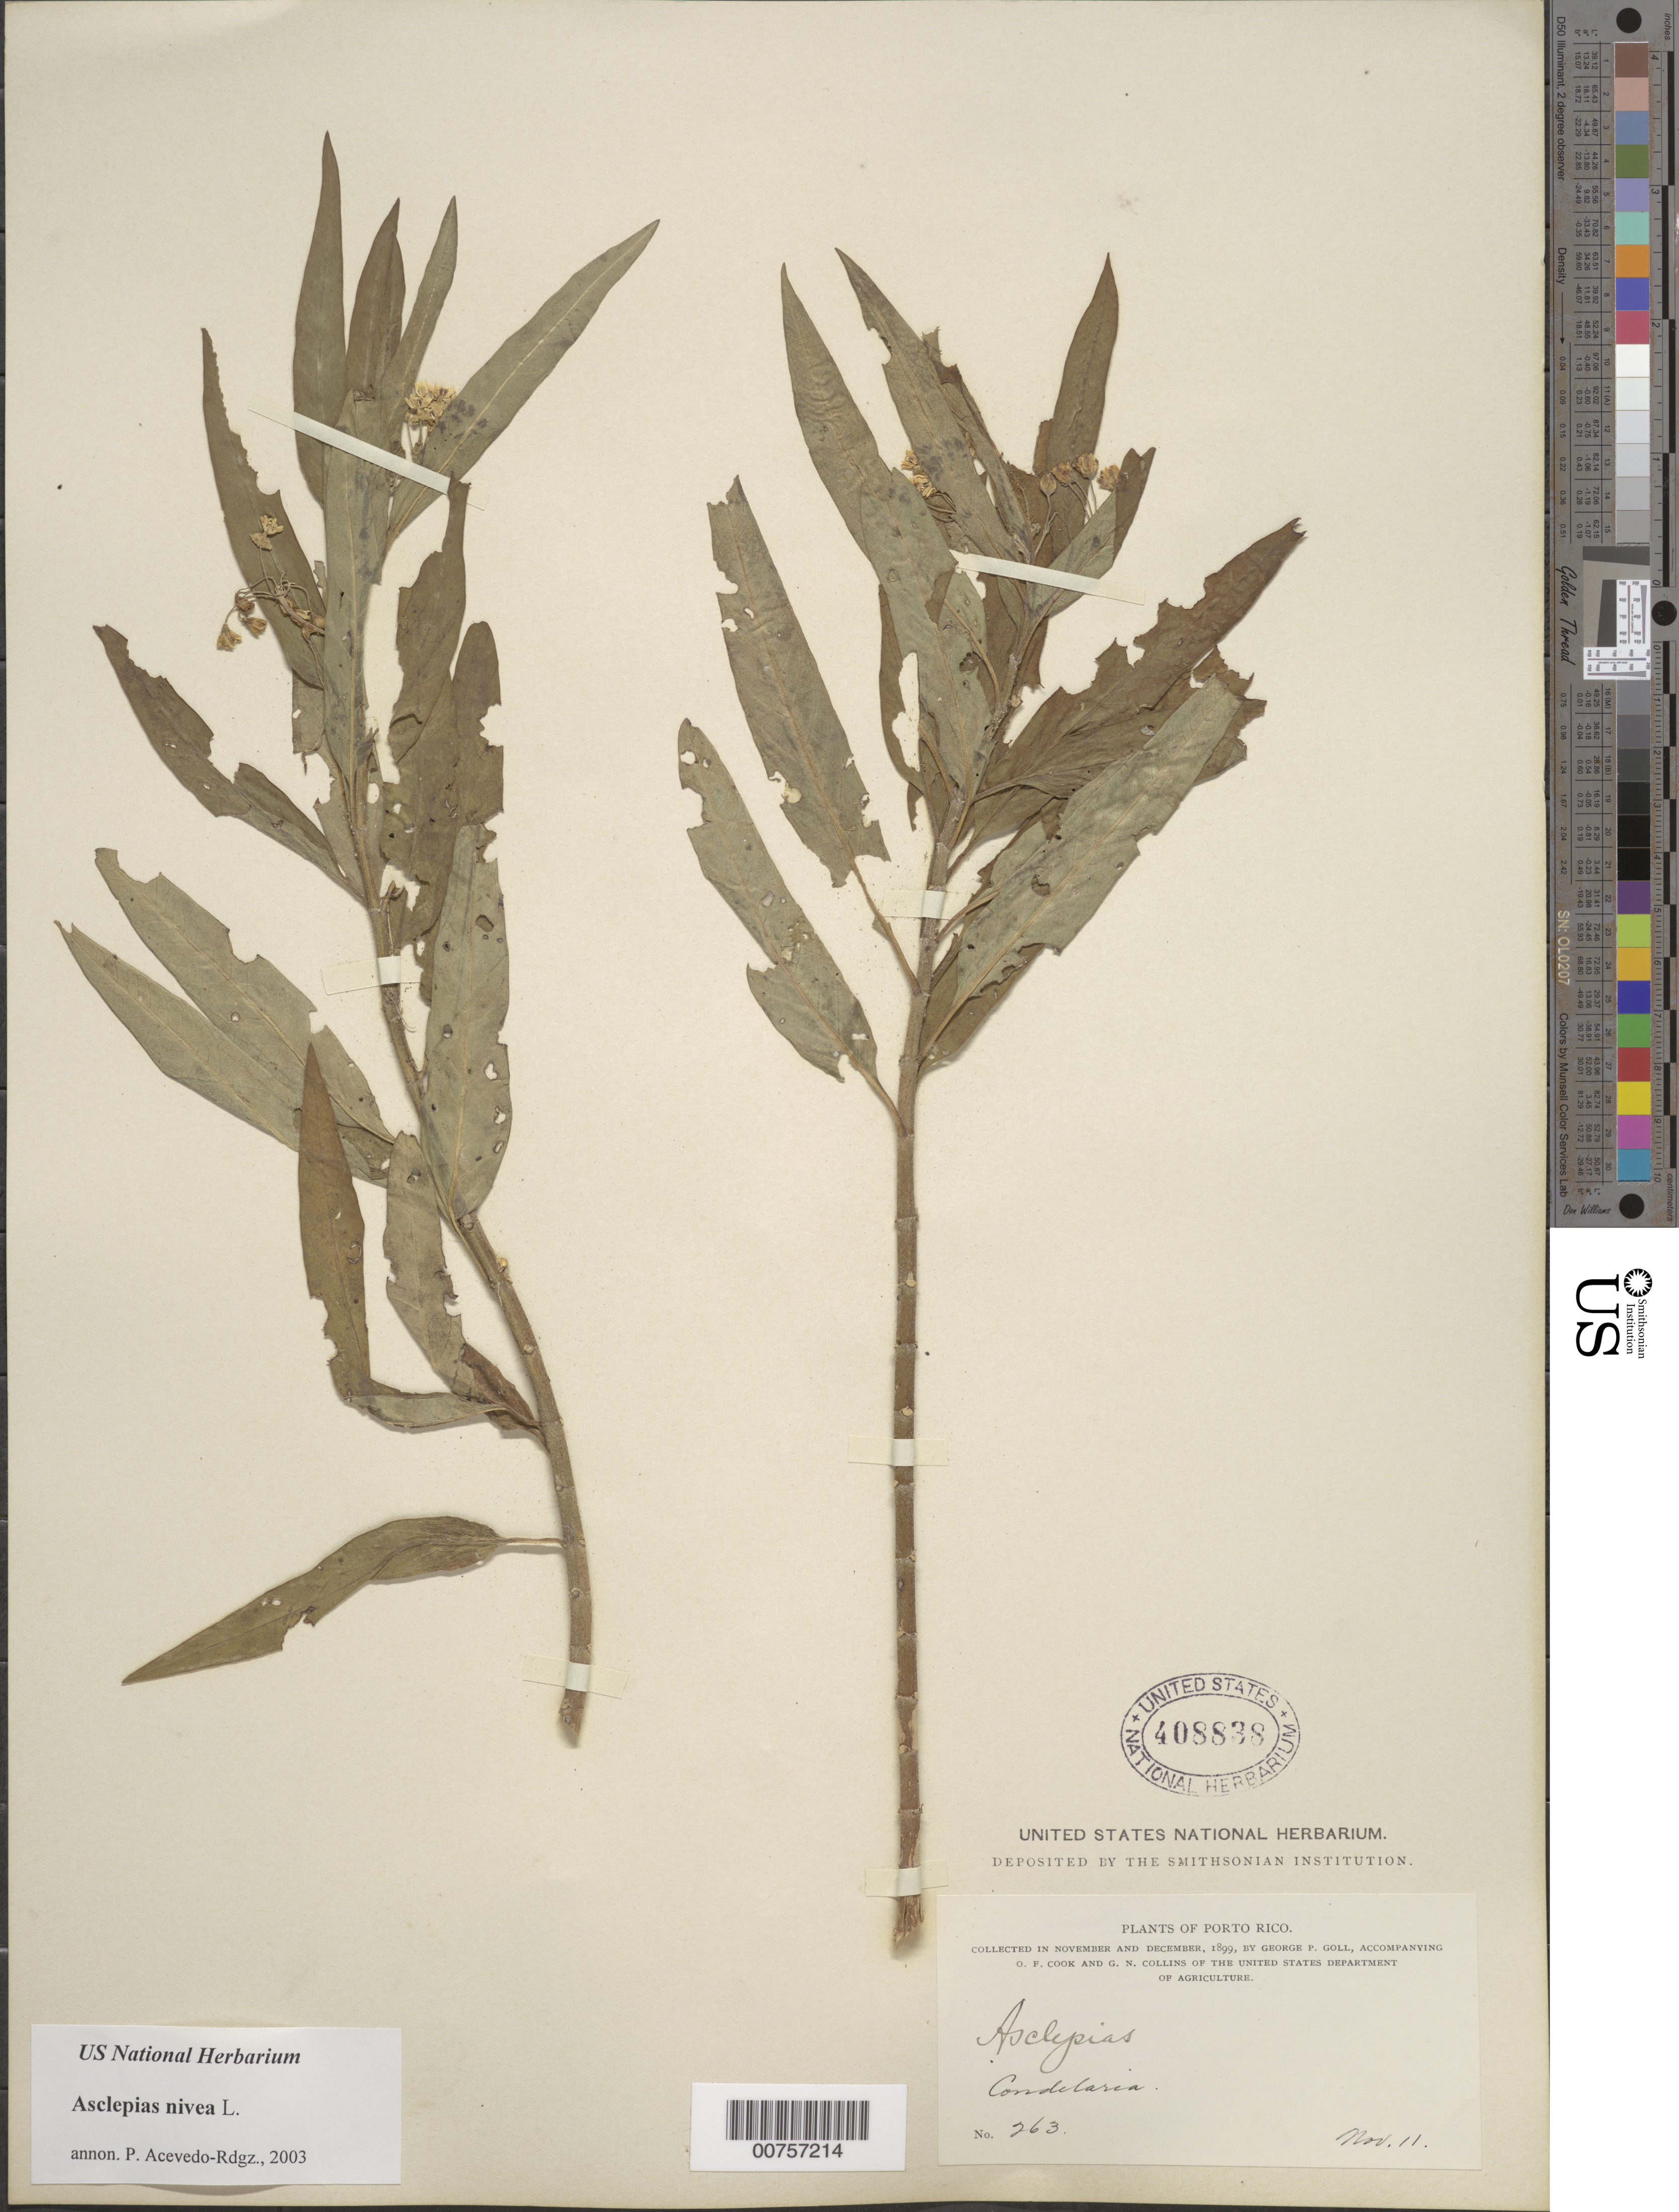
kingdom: Plantae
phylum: Tracheophyta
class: Magnoliopsida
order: Gentianales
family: Apocynaceae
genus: Asclepias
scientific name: Asclepias nivea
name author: L.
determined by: Acevedo-Rodríguez, P., (BOT), Smithsonian Institution - National Museum of Natural History (UNITED STATES)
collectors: G. Goll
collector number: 263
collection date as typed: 11 Nov 1899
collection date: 1899-11-11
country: Puerto Rico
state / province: Toa Baja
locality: Candelaria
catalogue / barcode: US 408838